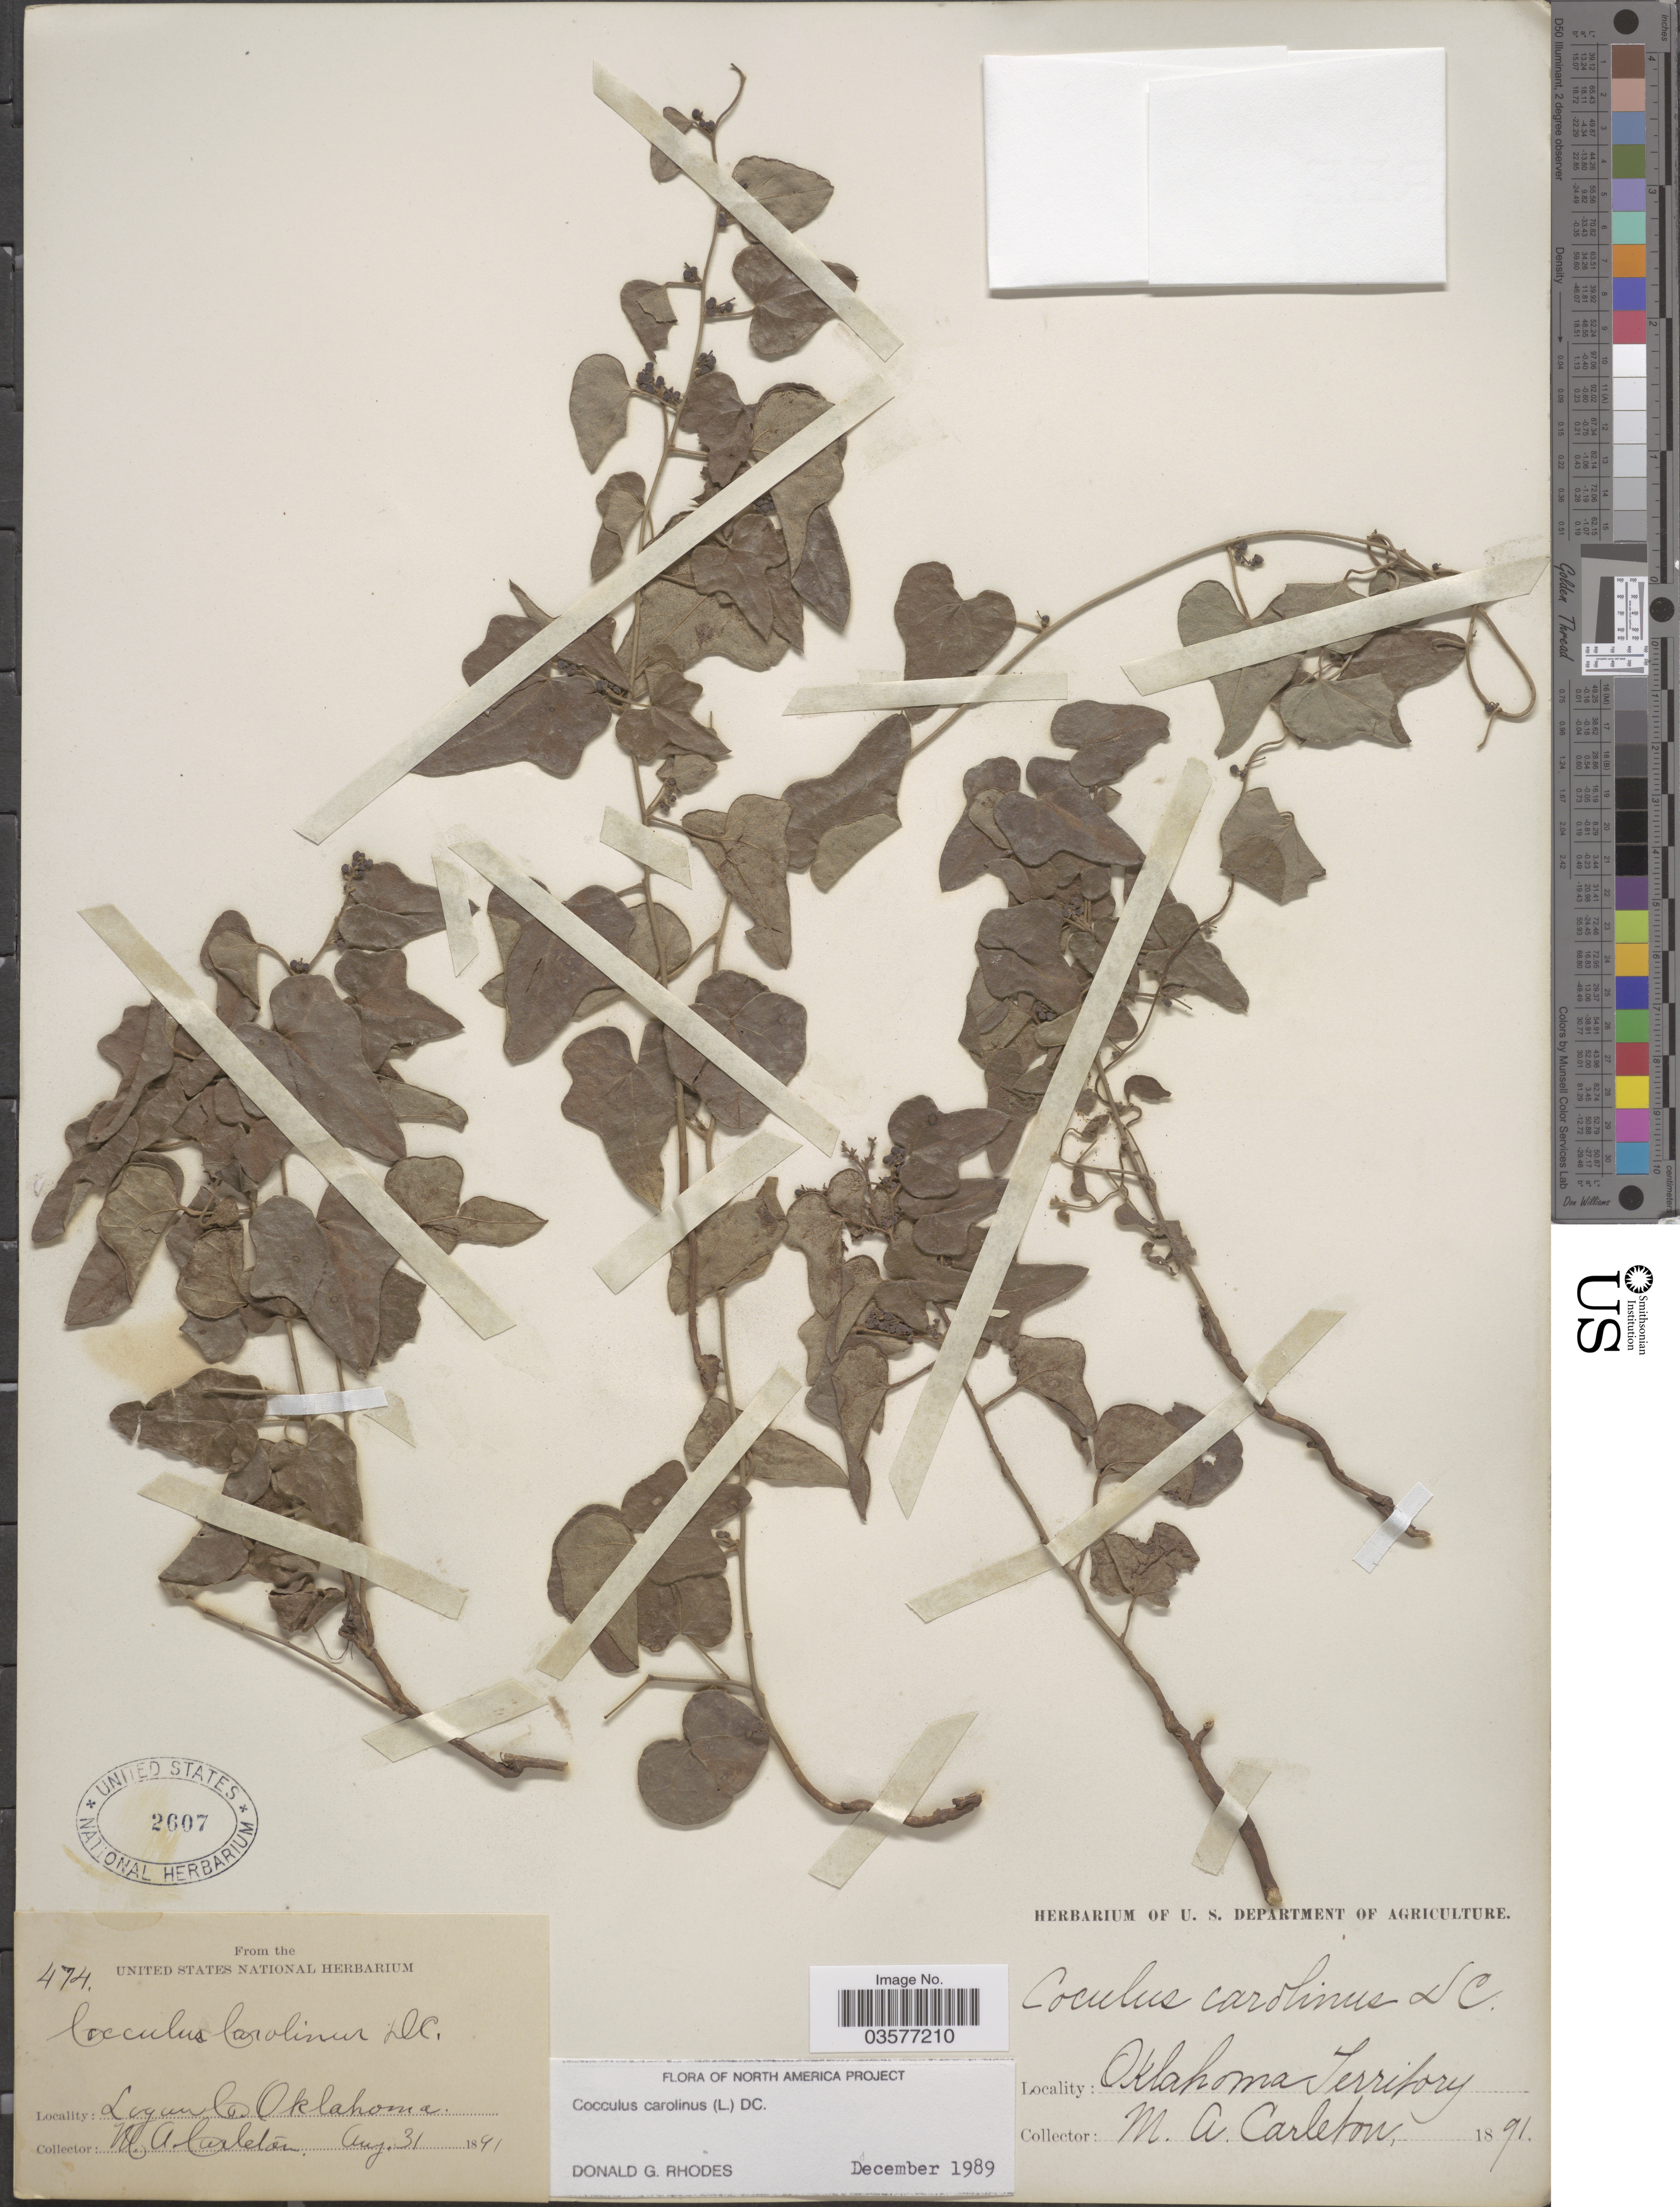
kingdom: Plantae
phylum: Tracheophyta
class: Magnoliopsida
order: Ranunculales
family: Menispermaceae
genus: Cocculus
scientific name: Cocculus carolinus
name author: (L.) DC.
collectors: M. A. Carleton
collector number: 474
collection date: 1891-08-31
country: United States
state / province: Oklahoma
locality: Logan Co.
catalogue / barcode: US 2607